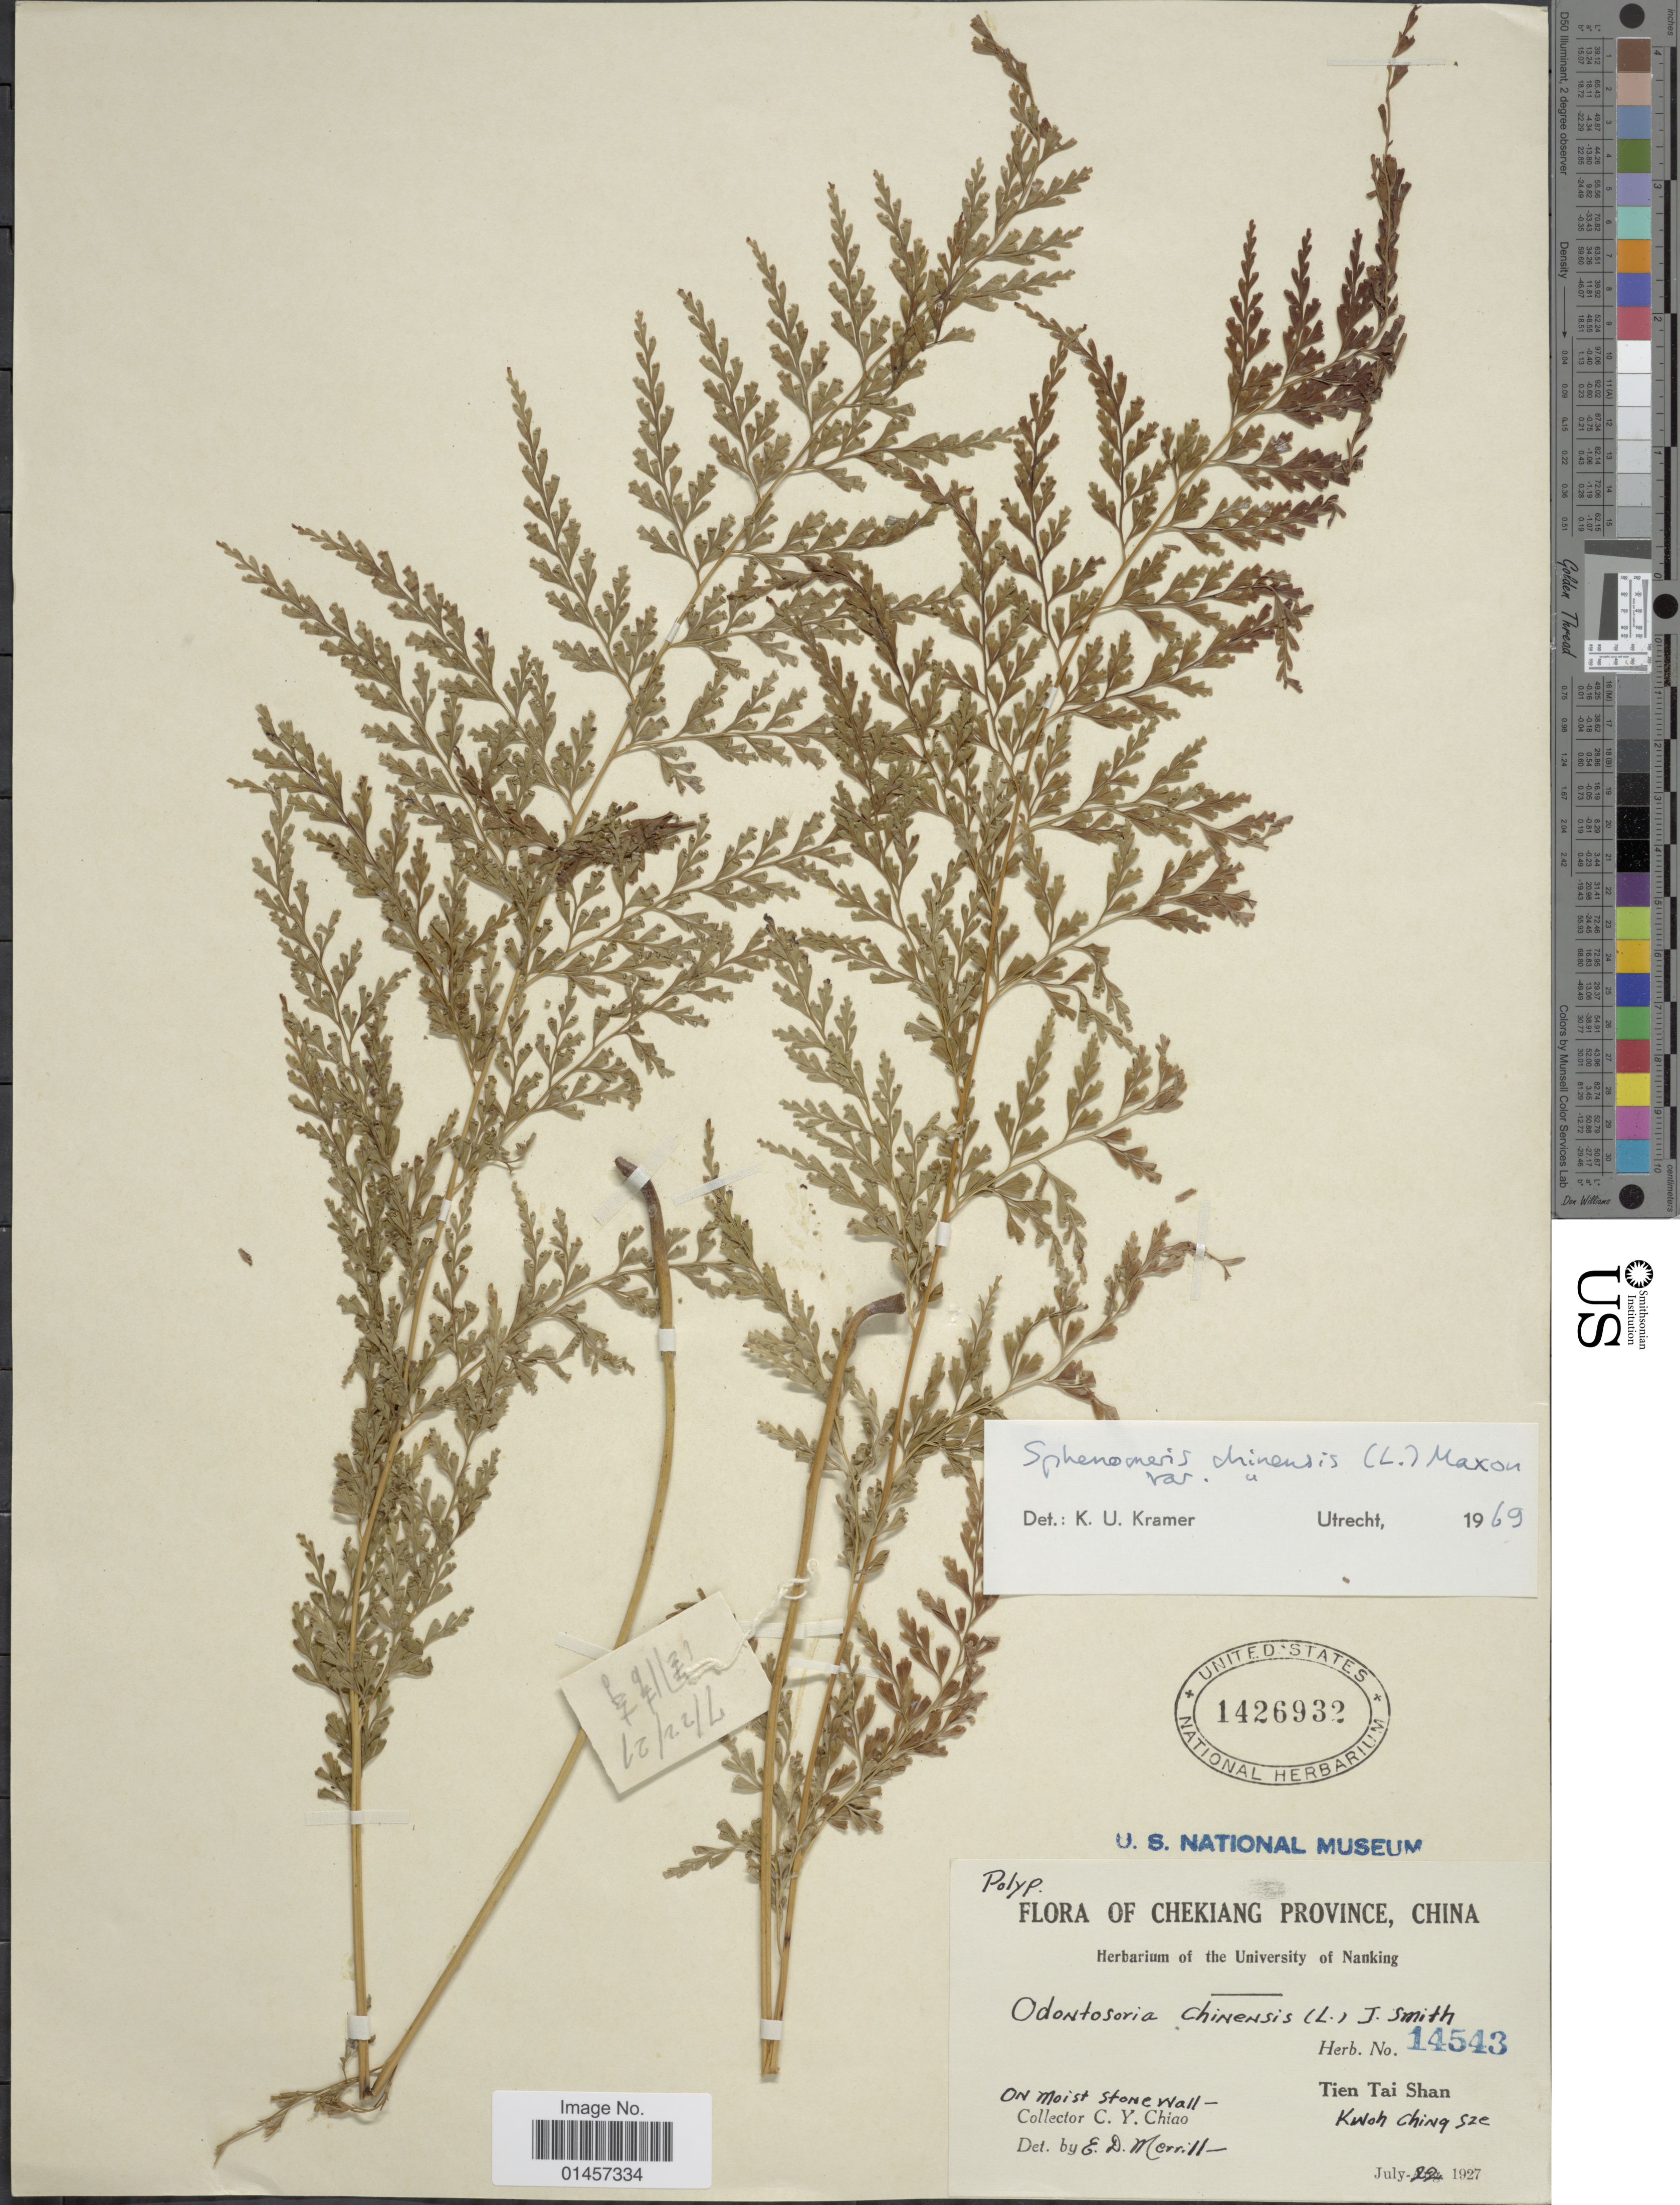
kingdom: Plantae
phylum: Tracheophyta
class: Polypodiopsida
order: Polypodiales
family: Lindsaeaceae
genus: Sphenomeris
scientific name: Sphenomeris chinensis var. chinensis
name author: (L.) Maxon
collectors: C. Y. Chiao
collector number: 14543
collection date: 1927-07-22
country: China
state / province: Zhejiang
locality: Chekiang province, China, Tien Tai Shan, Kwoh Ching Sze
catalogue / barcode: US 1426932